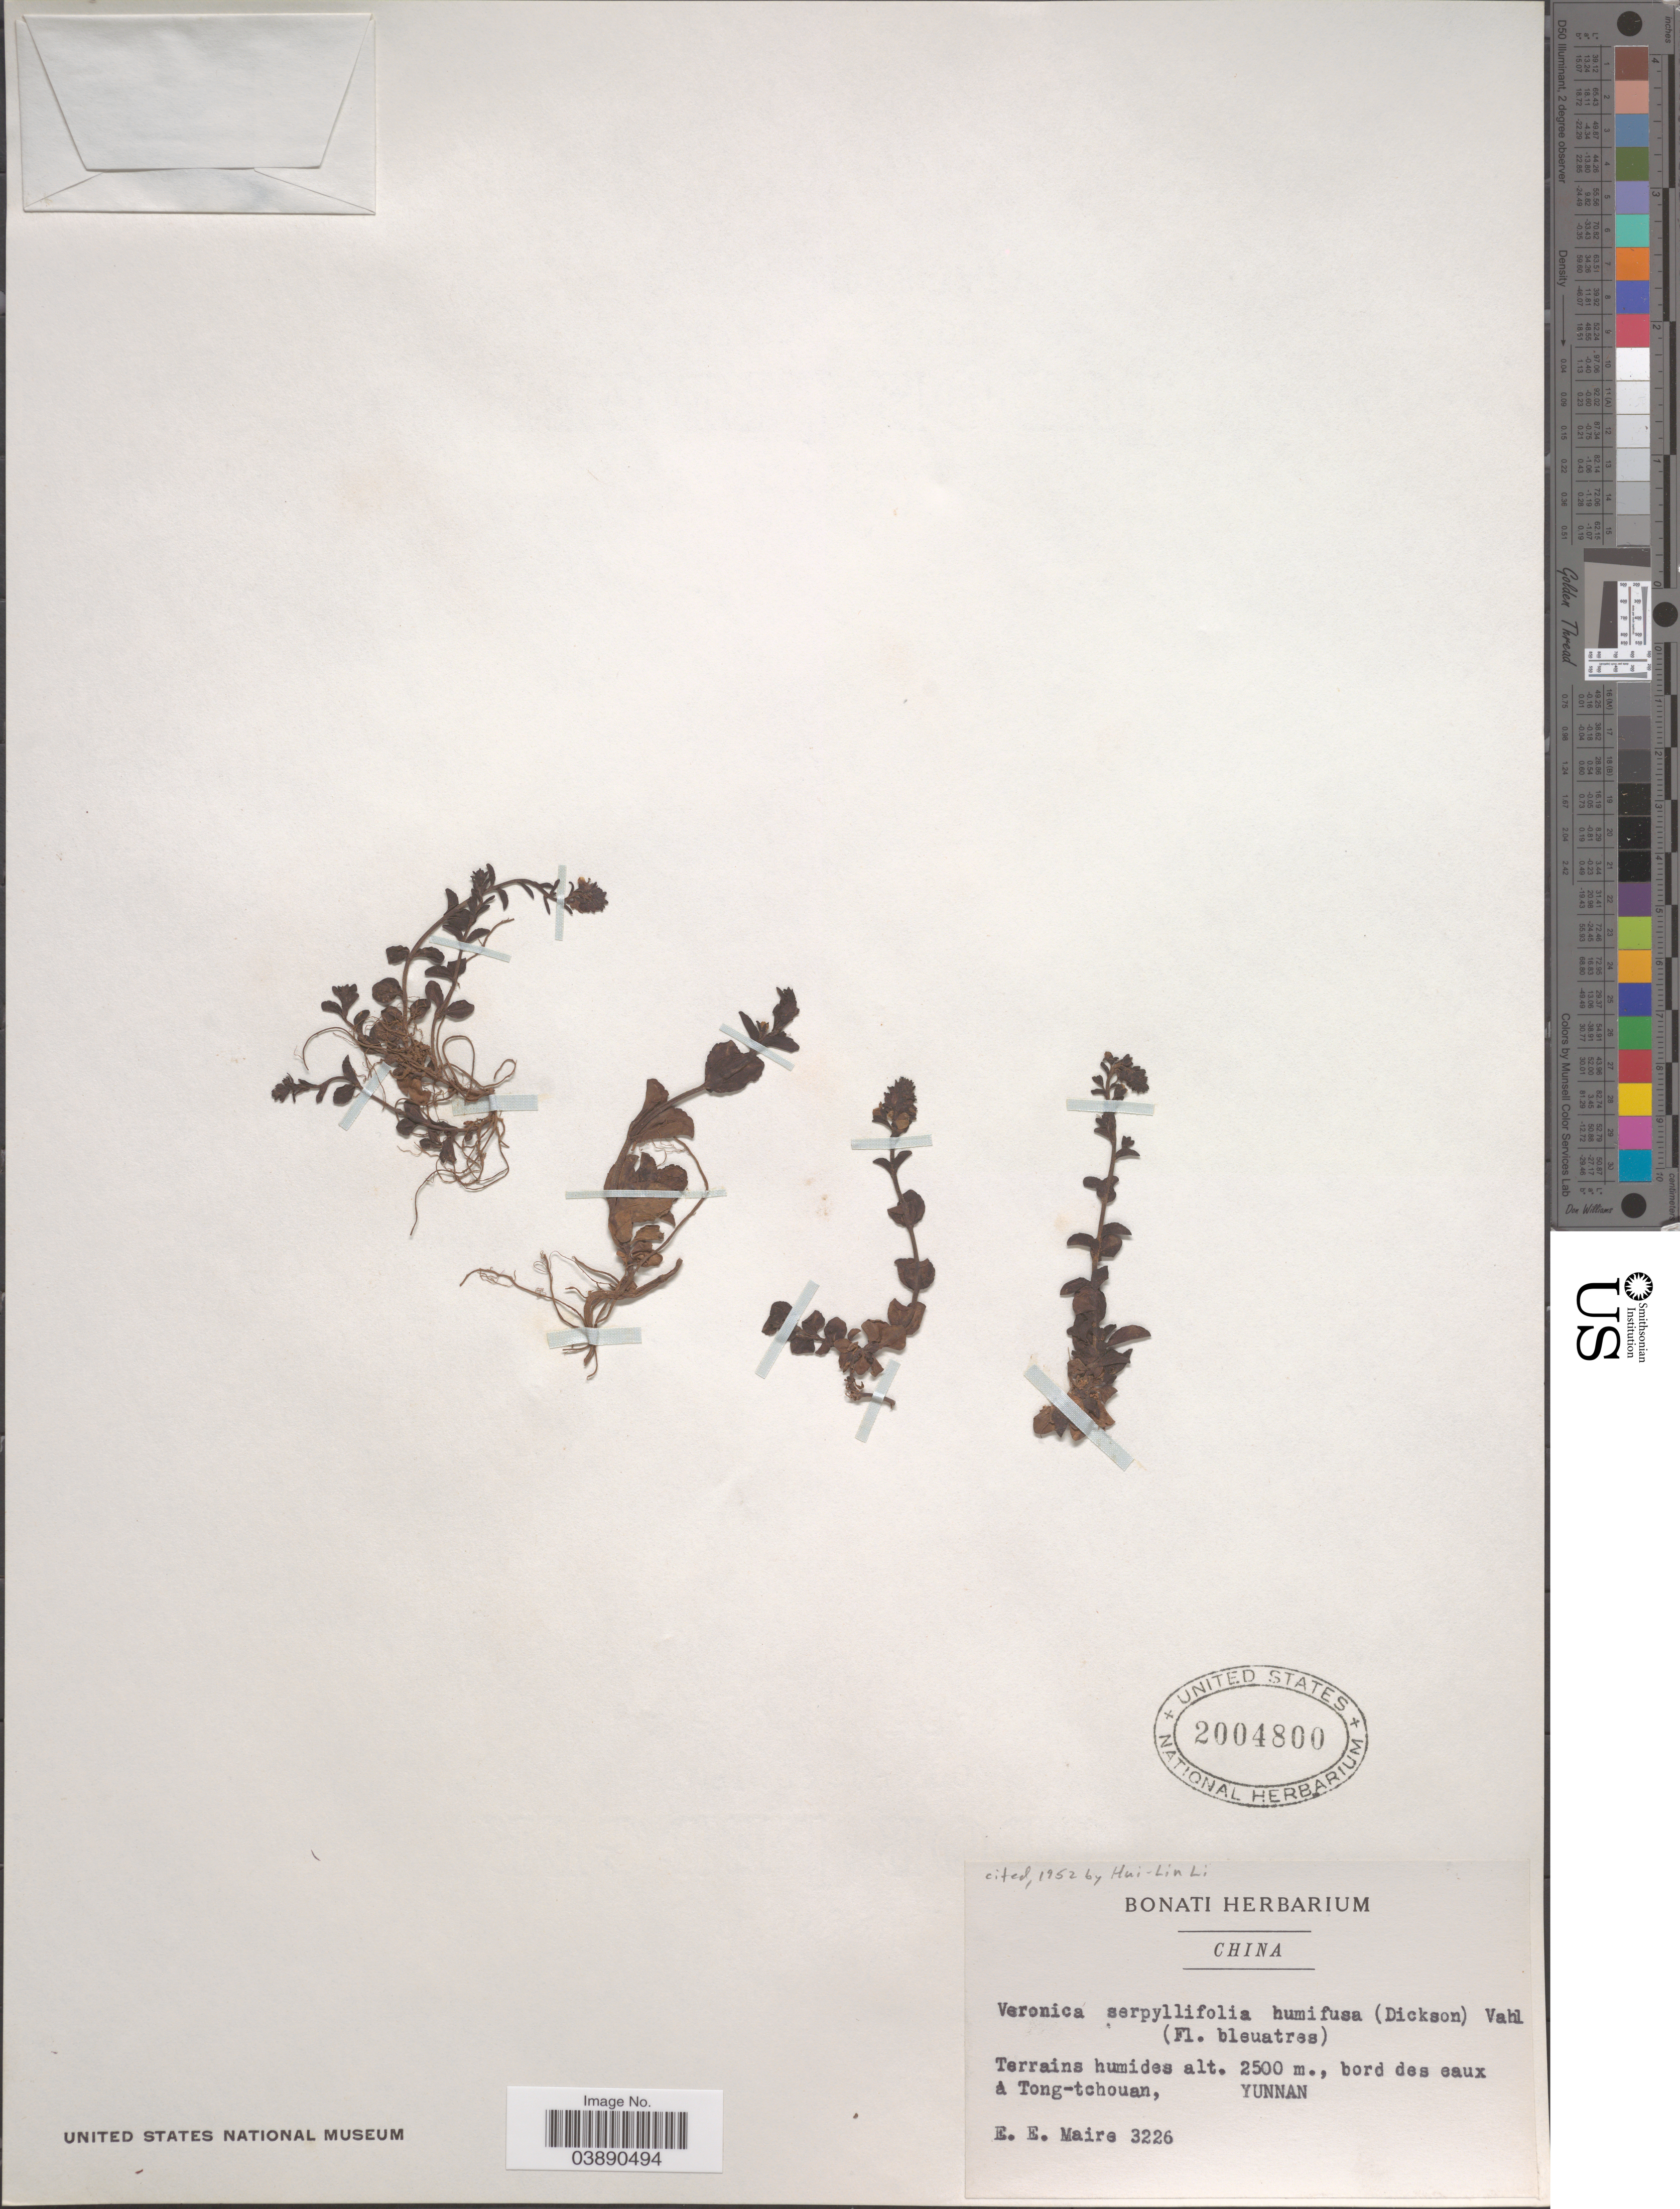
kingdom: Plantae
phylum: Tracheophyta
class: Magnoliopsida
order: Lamiales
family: Plantaginaceae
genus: Veronica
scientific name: Veronica serpyllifolia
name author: L.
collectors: E. E. Maire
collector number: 3226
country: China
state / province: Yunnan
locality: Terrains humides, bord des eaux á Tong-tchouan.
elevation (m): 2500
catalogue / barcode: US 2004800